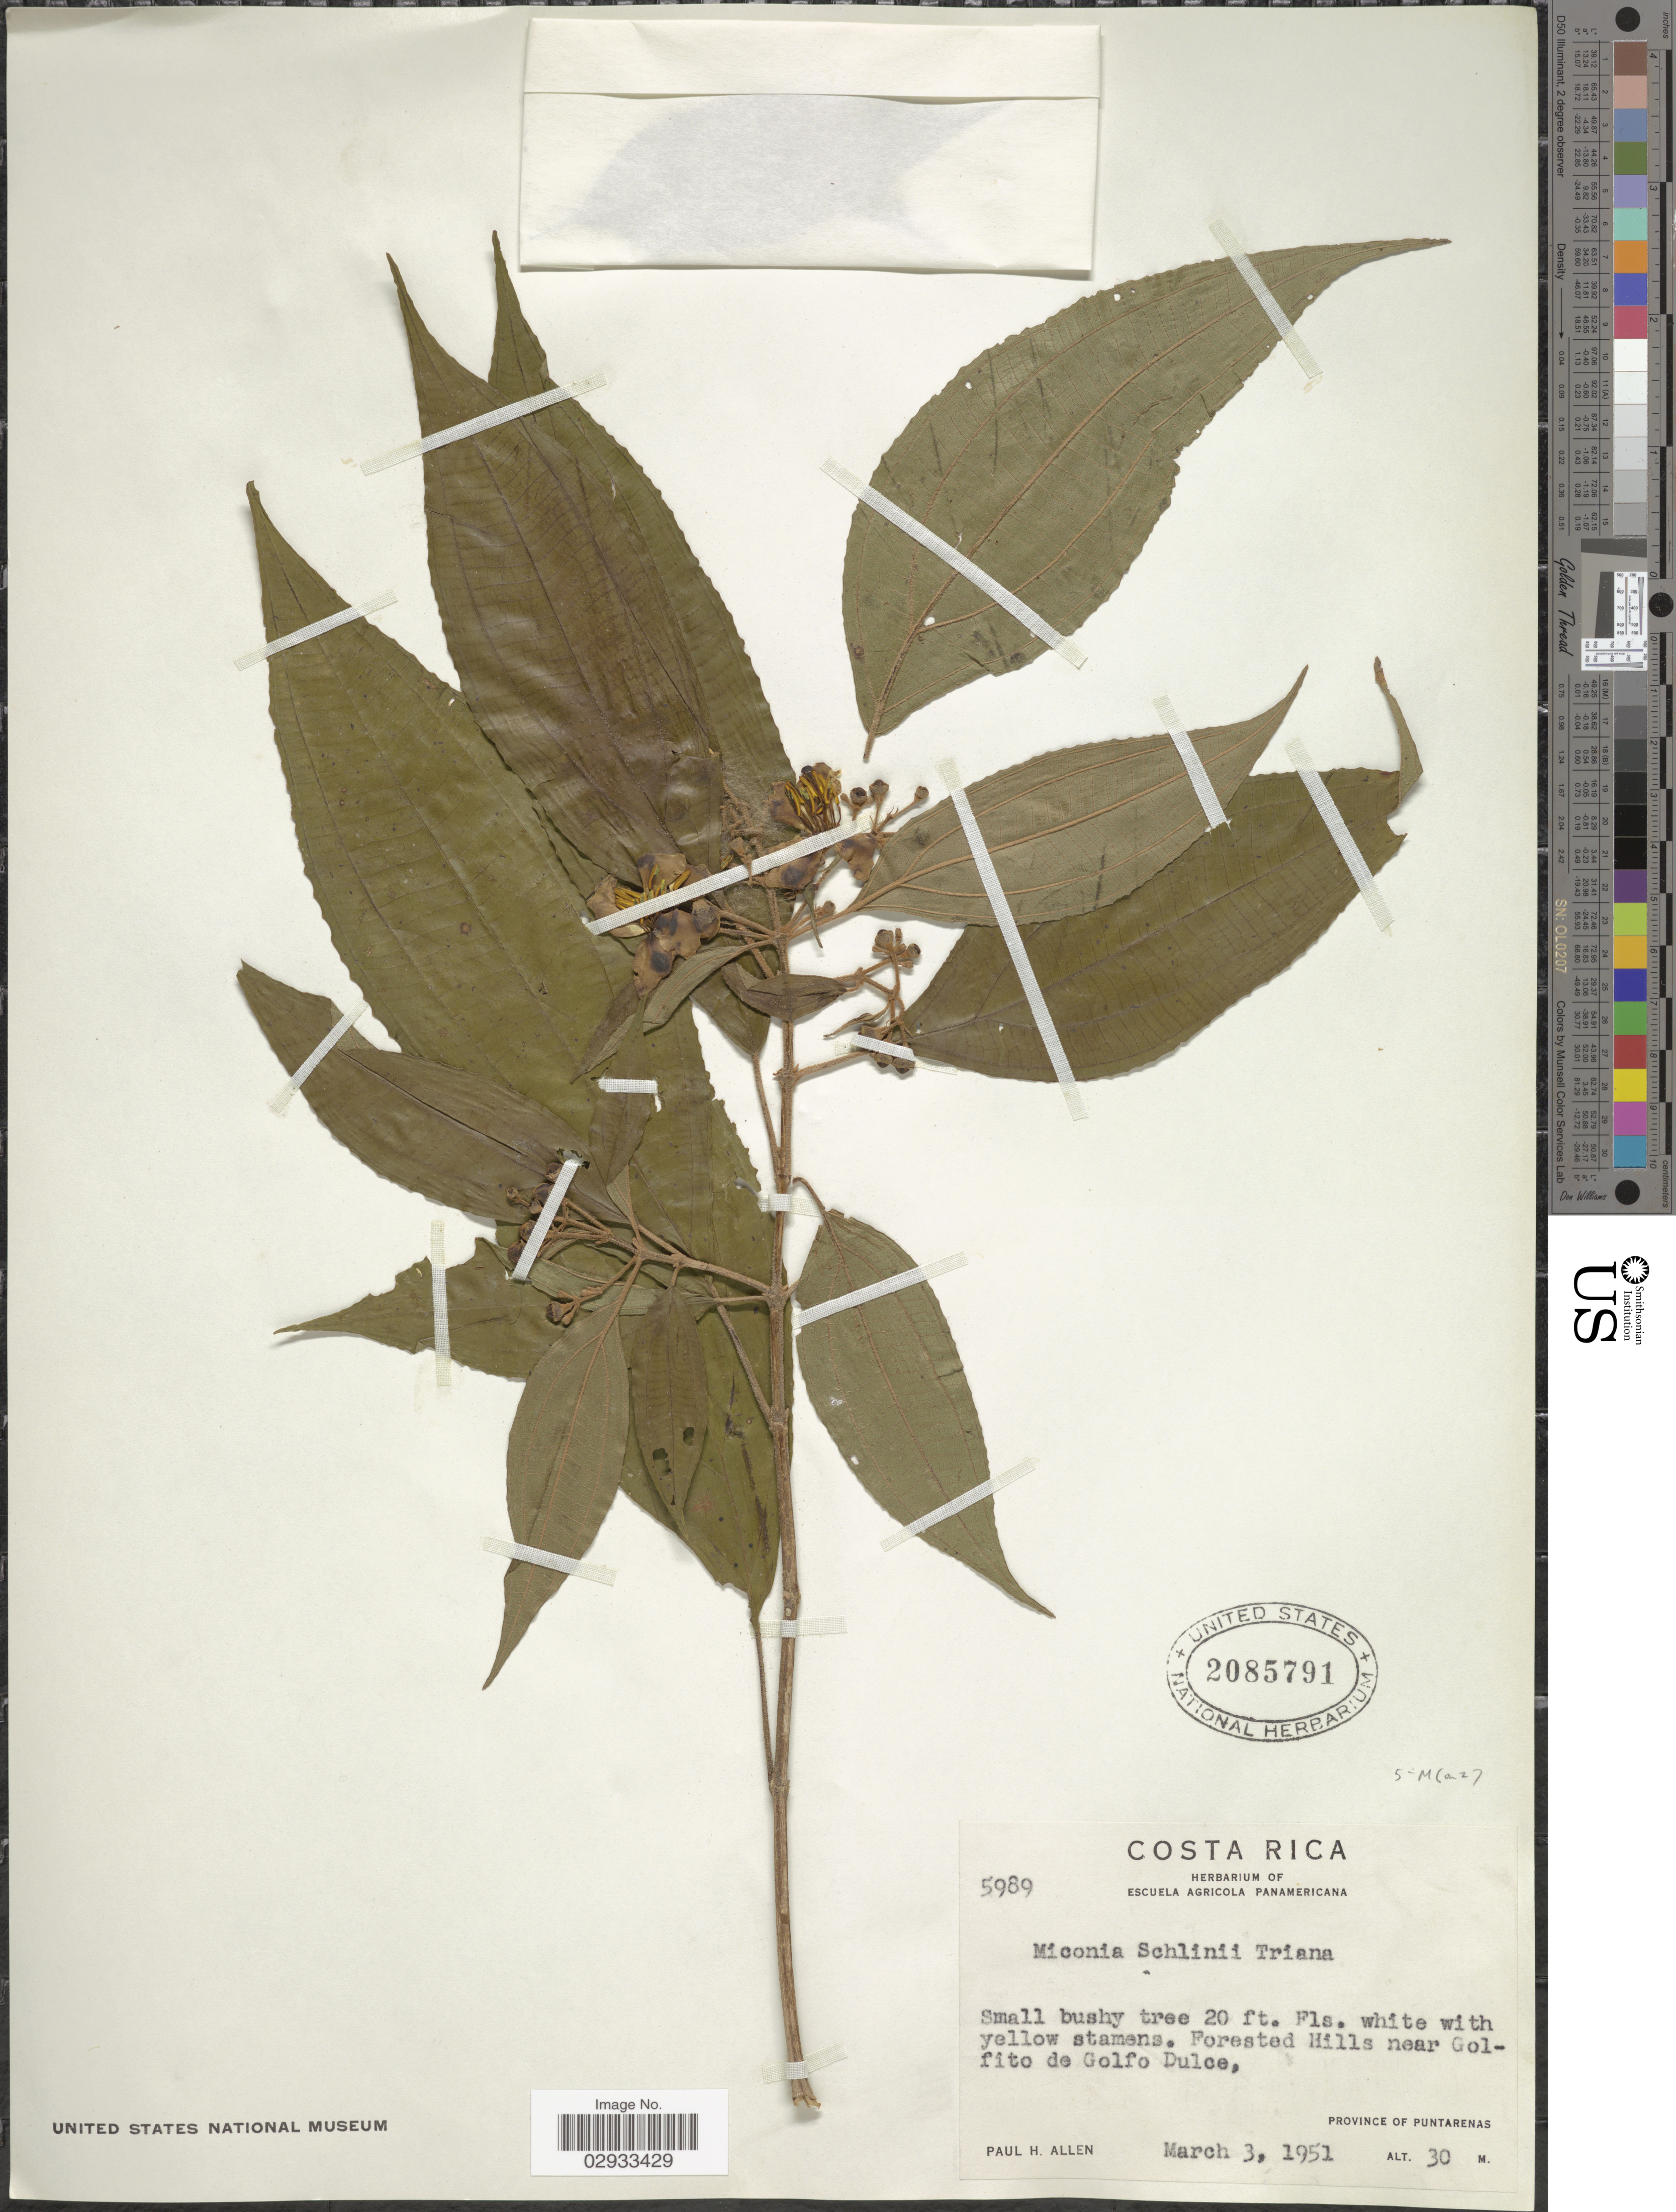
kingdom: Plantae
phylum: Tracheophyta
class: Magnoliopsida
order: Myrtales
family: Melastomataceae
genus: Miconia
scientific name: Miconia schlimii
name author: Triana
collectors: P. H. Allen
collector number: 5989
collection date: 1951-03-03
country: Costa Rica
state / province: Puntarenas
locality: Forested Hills near Golfito de Golfo Dulce.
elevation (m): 30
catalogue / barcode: US 2085791